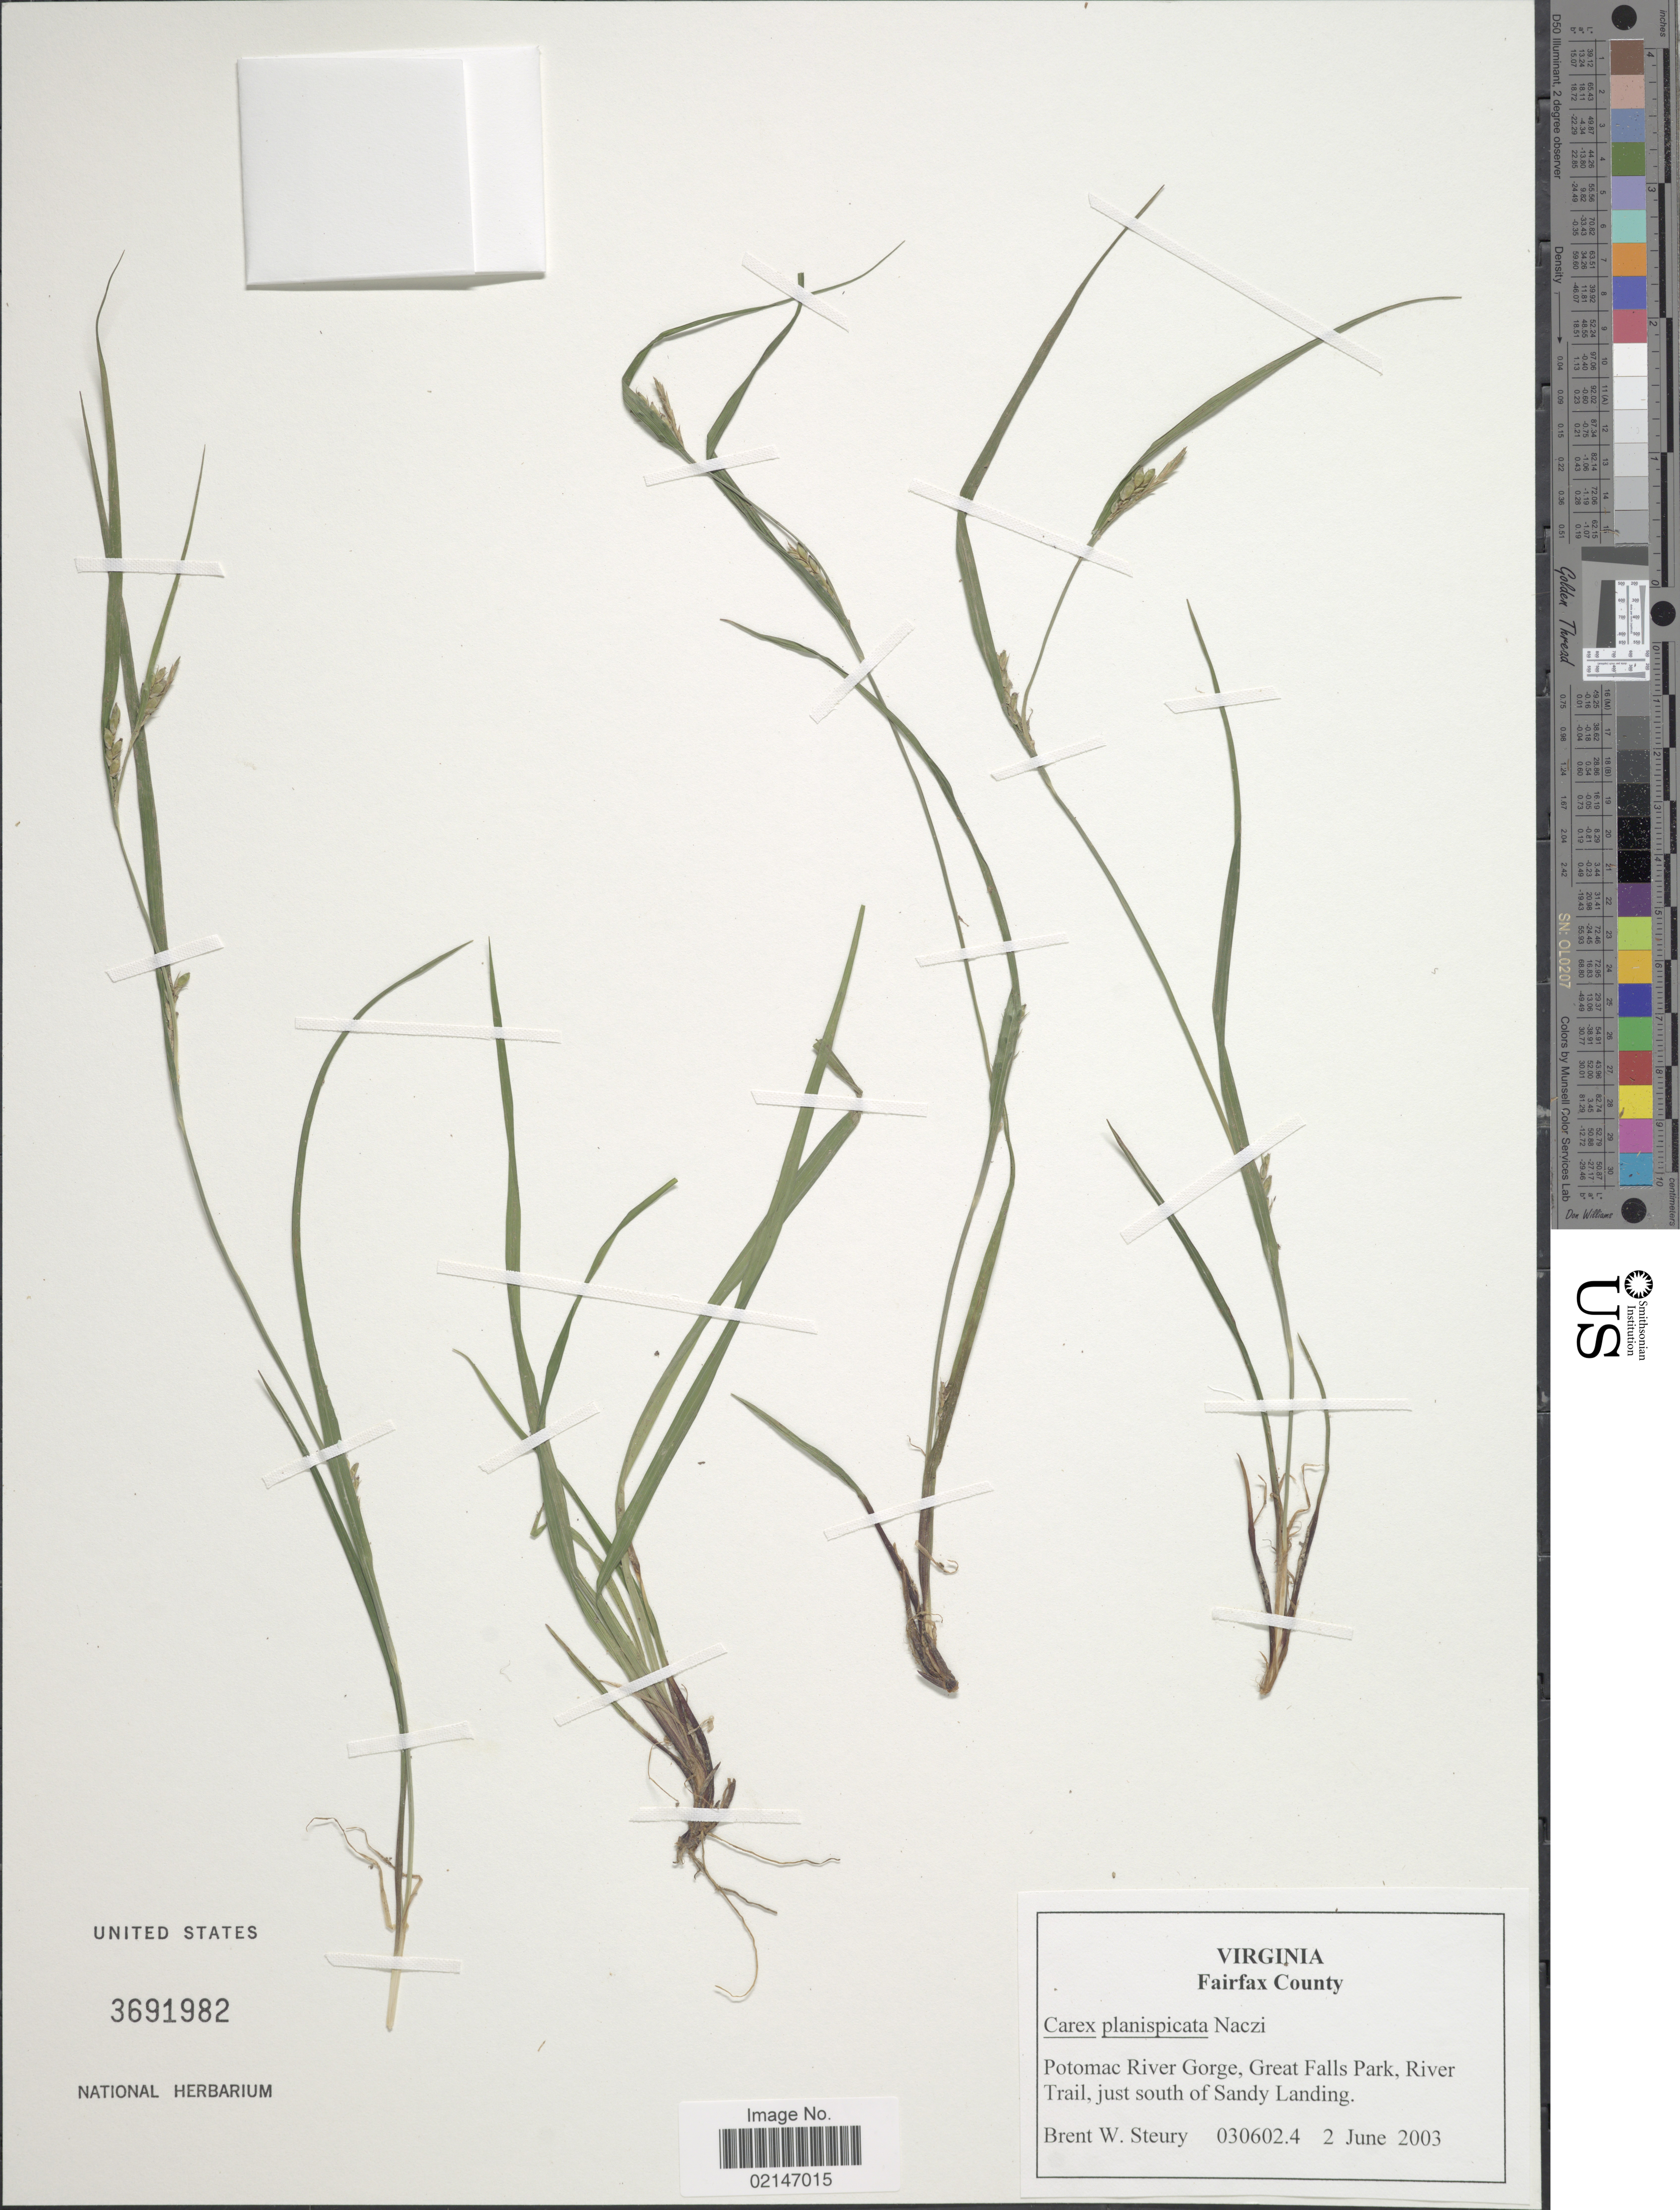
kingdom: Plantae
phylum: Tracheophyta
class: Liliopsida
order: Poales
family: Cyperaceae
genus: Carex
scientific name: Carex planispicata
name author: Naczi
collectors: B. Steury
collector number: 030602.4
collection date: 2003-06-02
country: United States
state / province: Virginia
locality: Potomac River Gorge, Great Falls park, River Trail, just south of Sandy Landing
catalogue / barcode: US 3691982